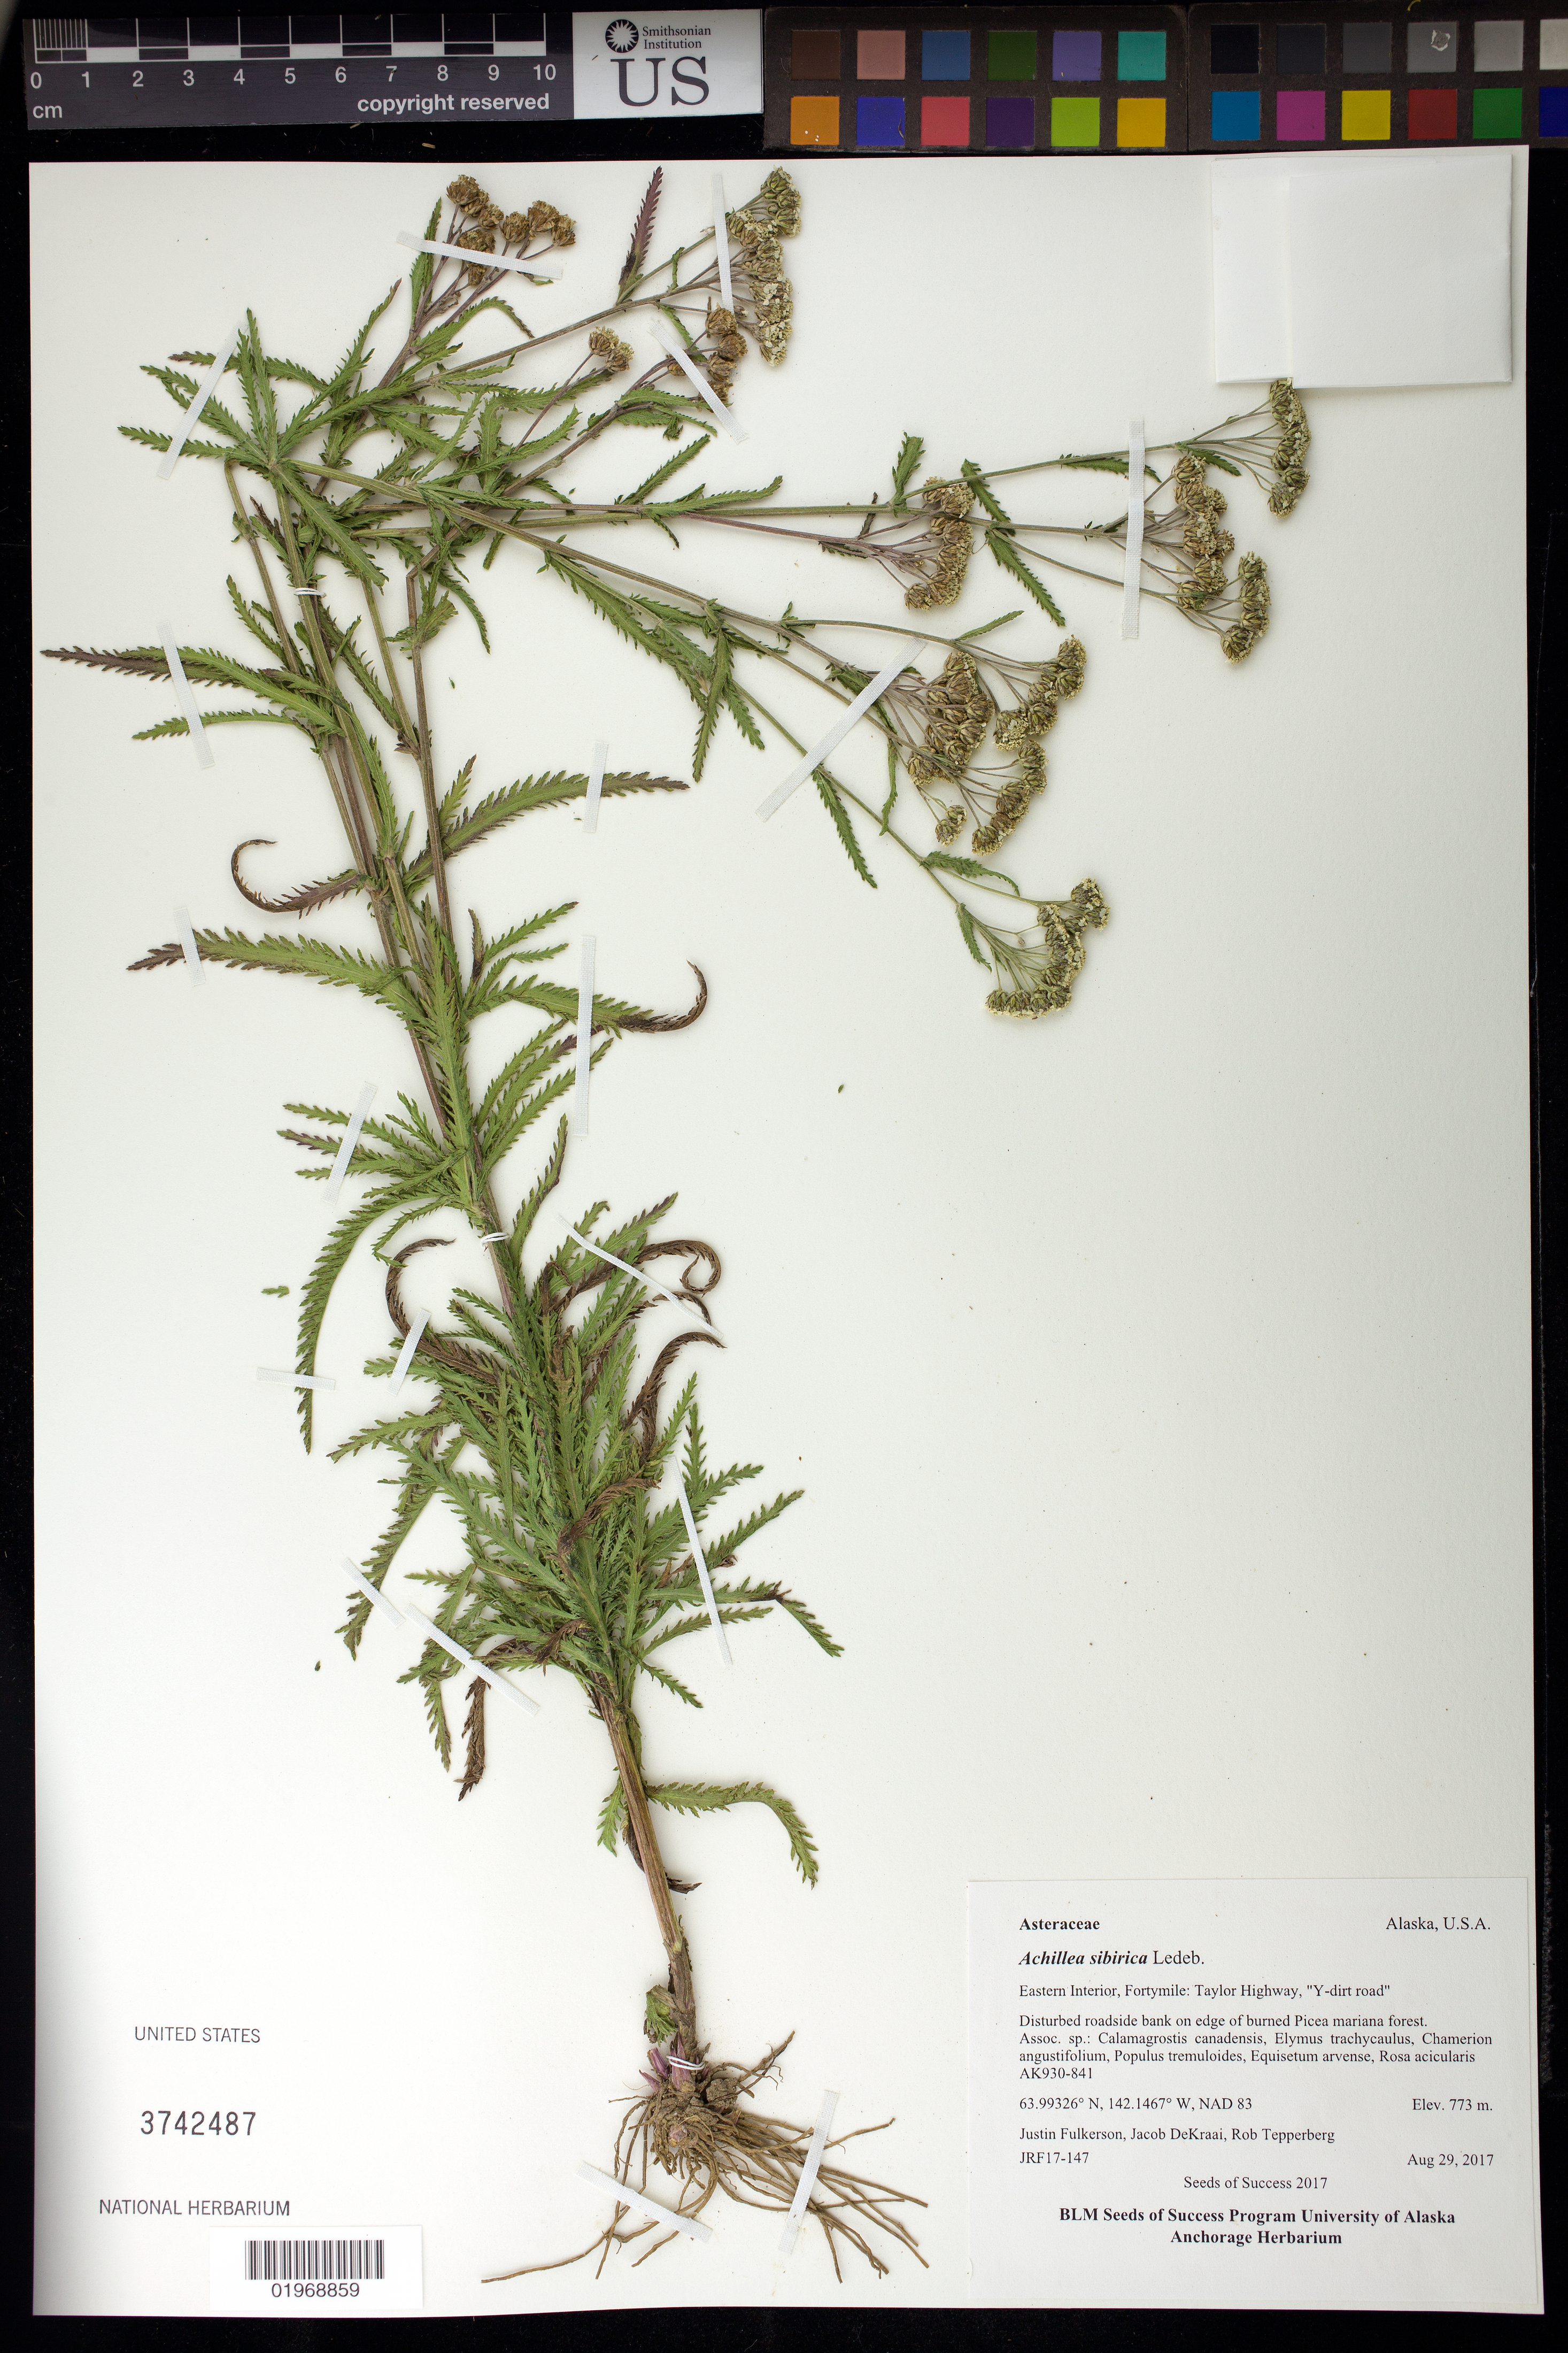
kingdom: Plantae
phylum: Tracheophyta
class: Magnoliopsida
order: Asterales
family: Asteraceae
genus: Achillea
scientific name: Achillea sibirica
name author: Ledeb.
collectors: J. Fulkerson, J. DeKraai & R. Tepperberg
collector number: JRF17-147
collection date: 2017-08-29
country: United States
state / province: Alaska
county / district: Southeast Fairbanks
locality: Eastern Interior, Forty-Mile, Taylor Highway, Y-dirt road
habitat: Disturbed roadside bank on edge of burned Picea mariana forest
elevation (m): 773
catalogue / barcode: US 3742487